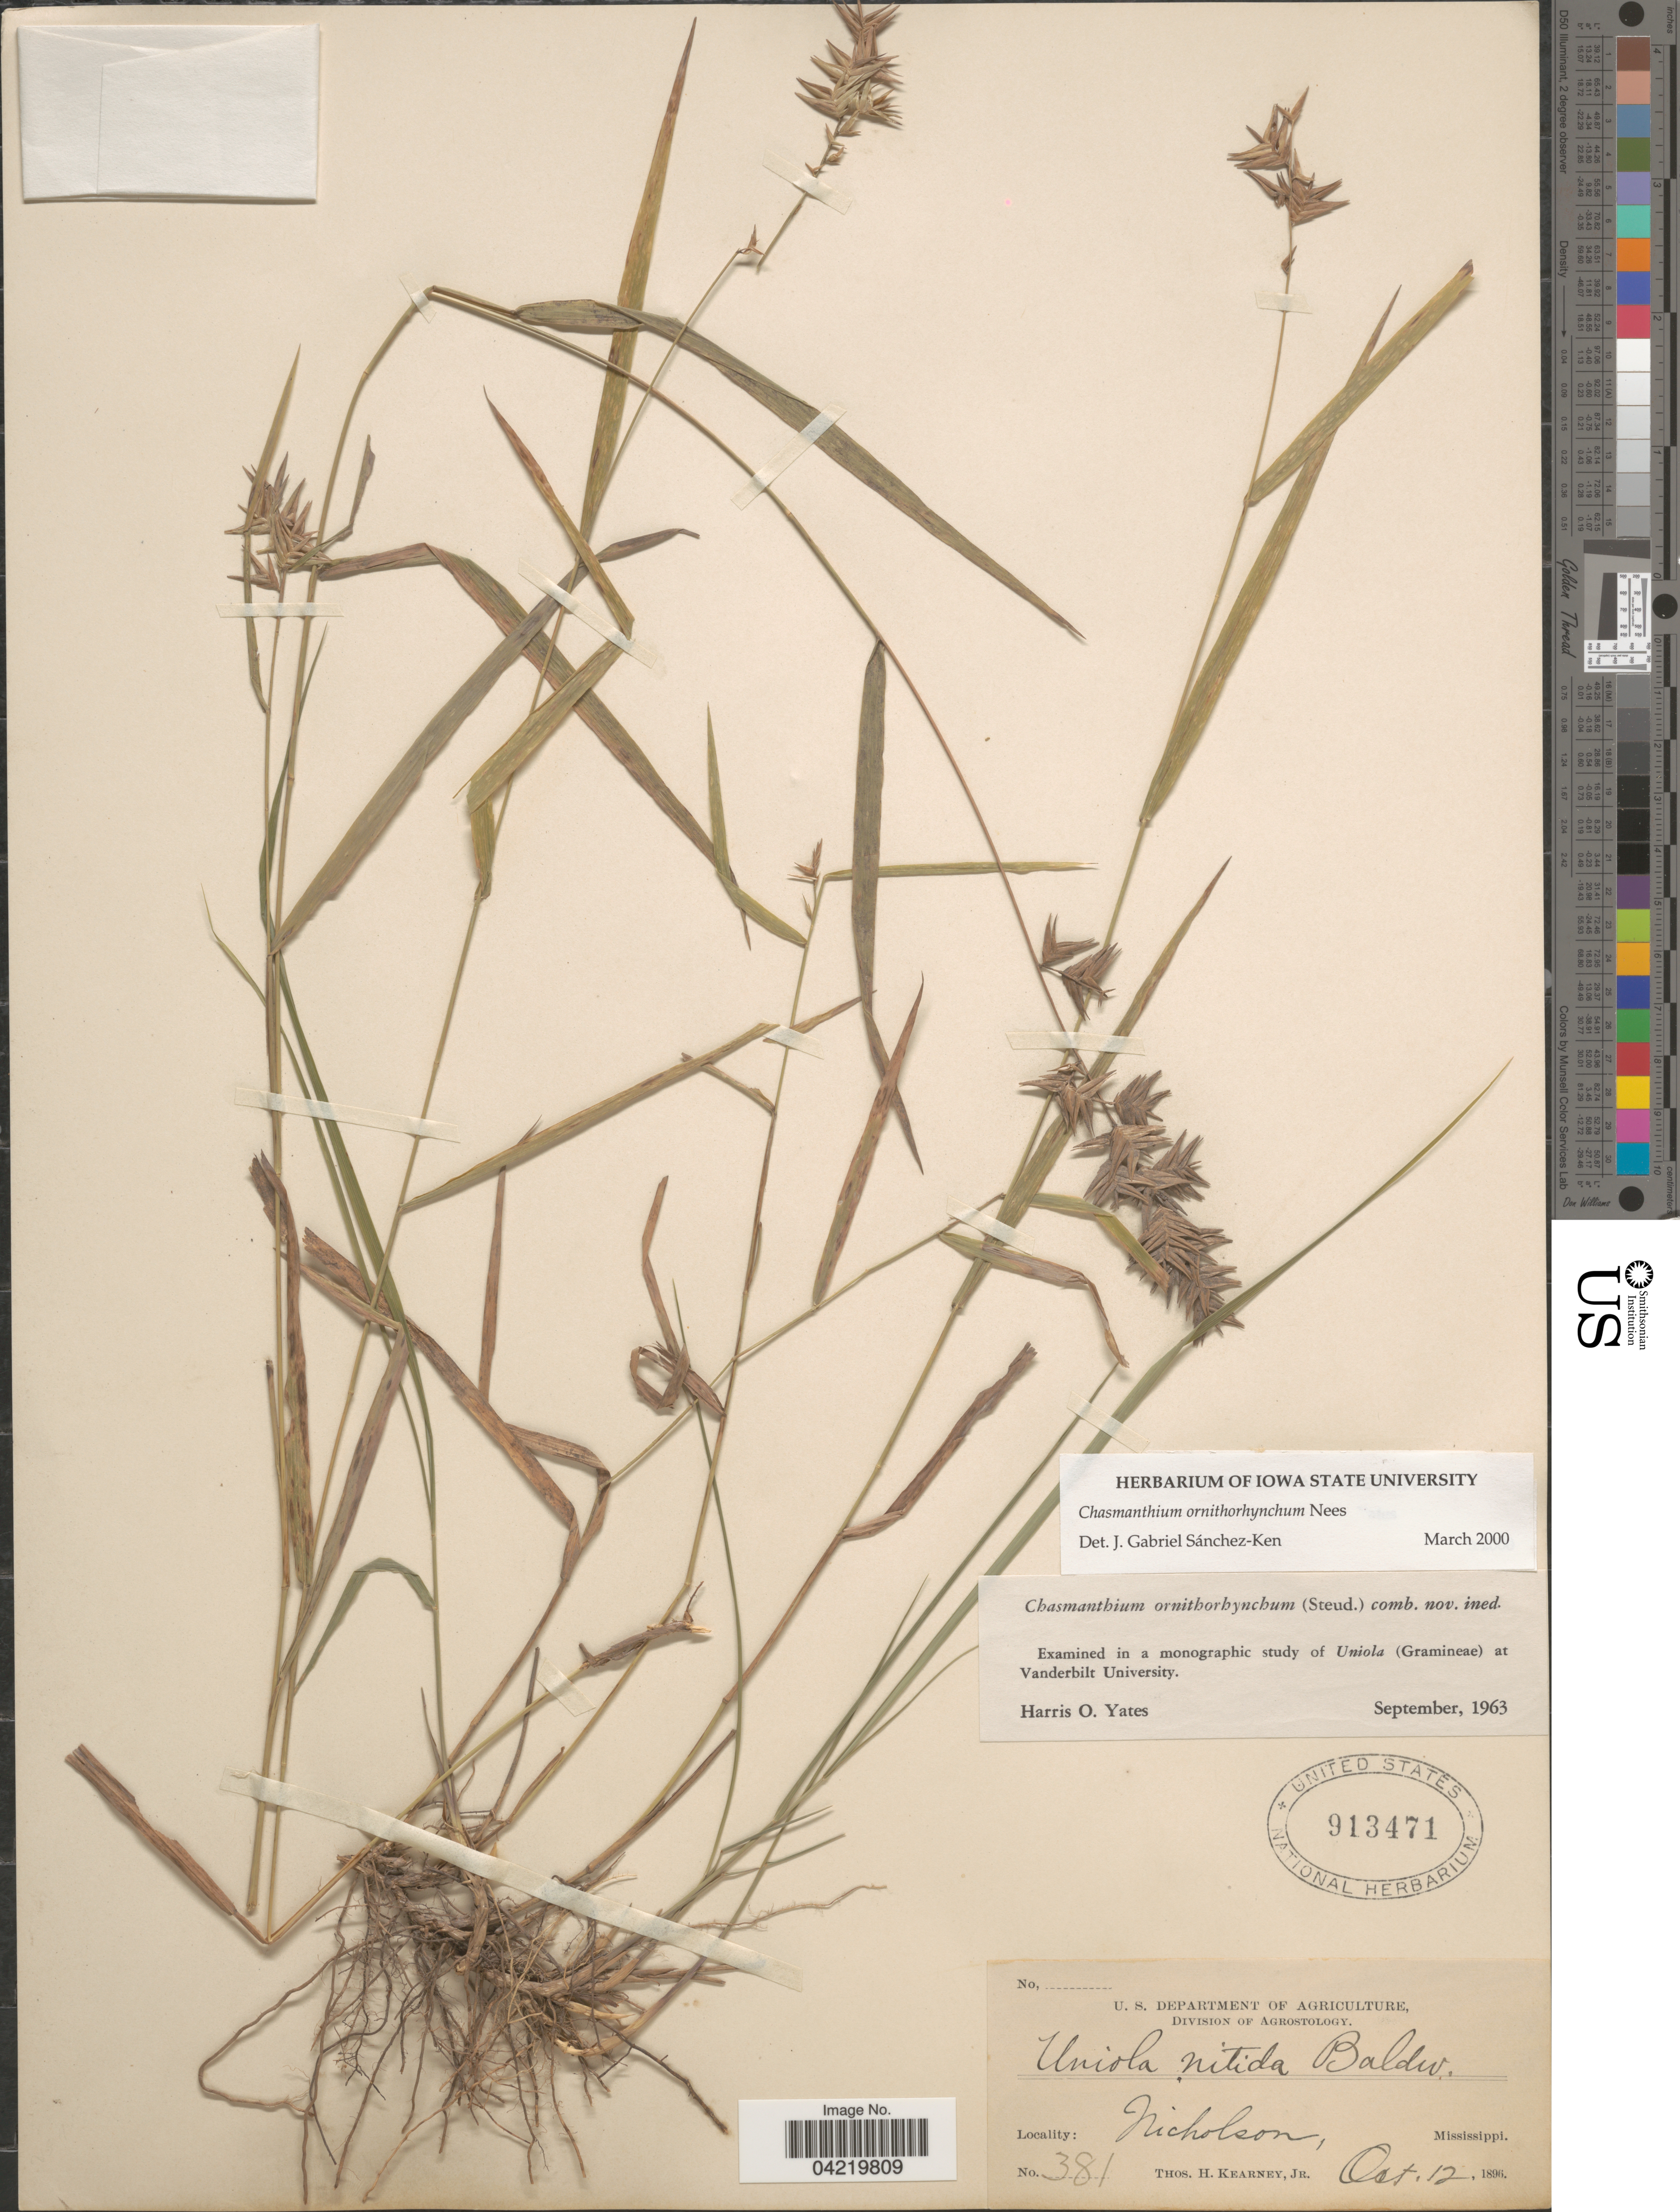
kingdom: Plantae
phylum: Tracheophyta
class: Liliopsida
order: Poales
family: Poaceae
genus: Chasmanthium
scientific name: Chasmanthium ornithorhynchum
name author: Nees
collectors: T. H. Kearney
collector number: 381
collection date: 1896-10-12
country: United States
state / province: Mississippi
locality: Nicholson.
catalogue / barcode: US 913471